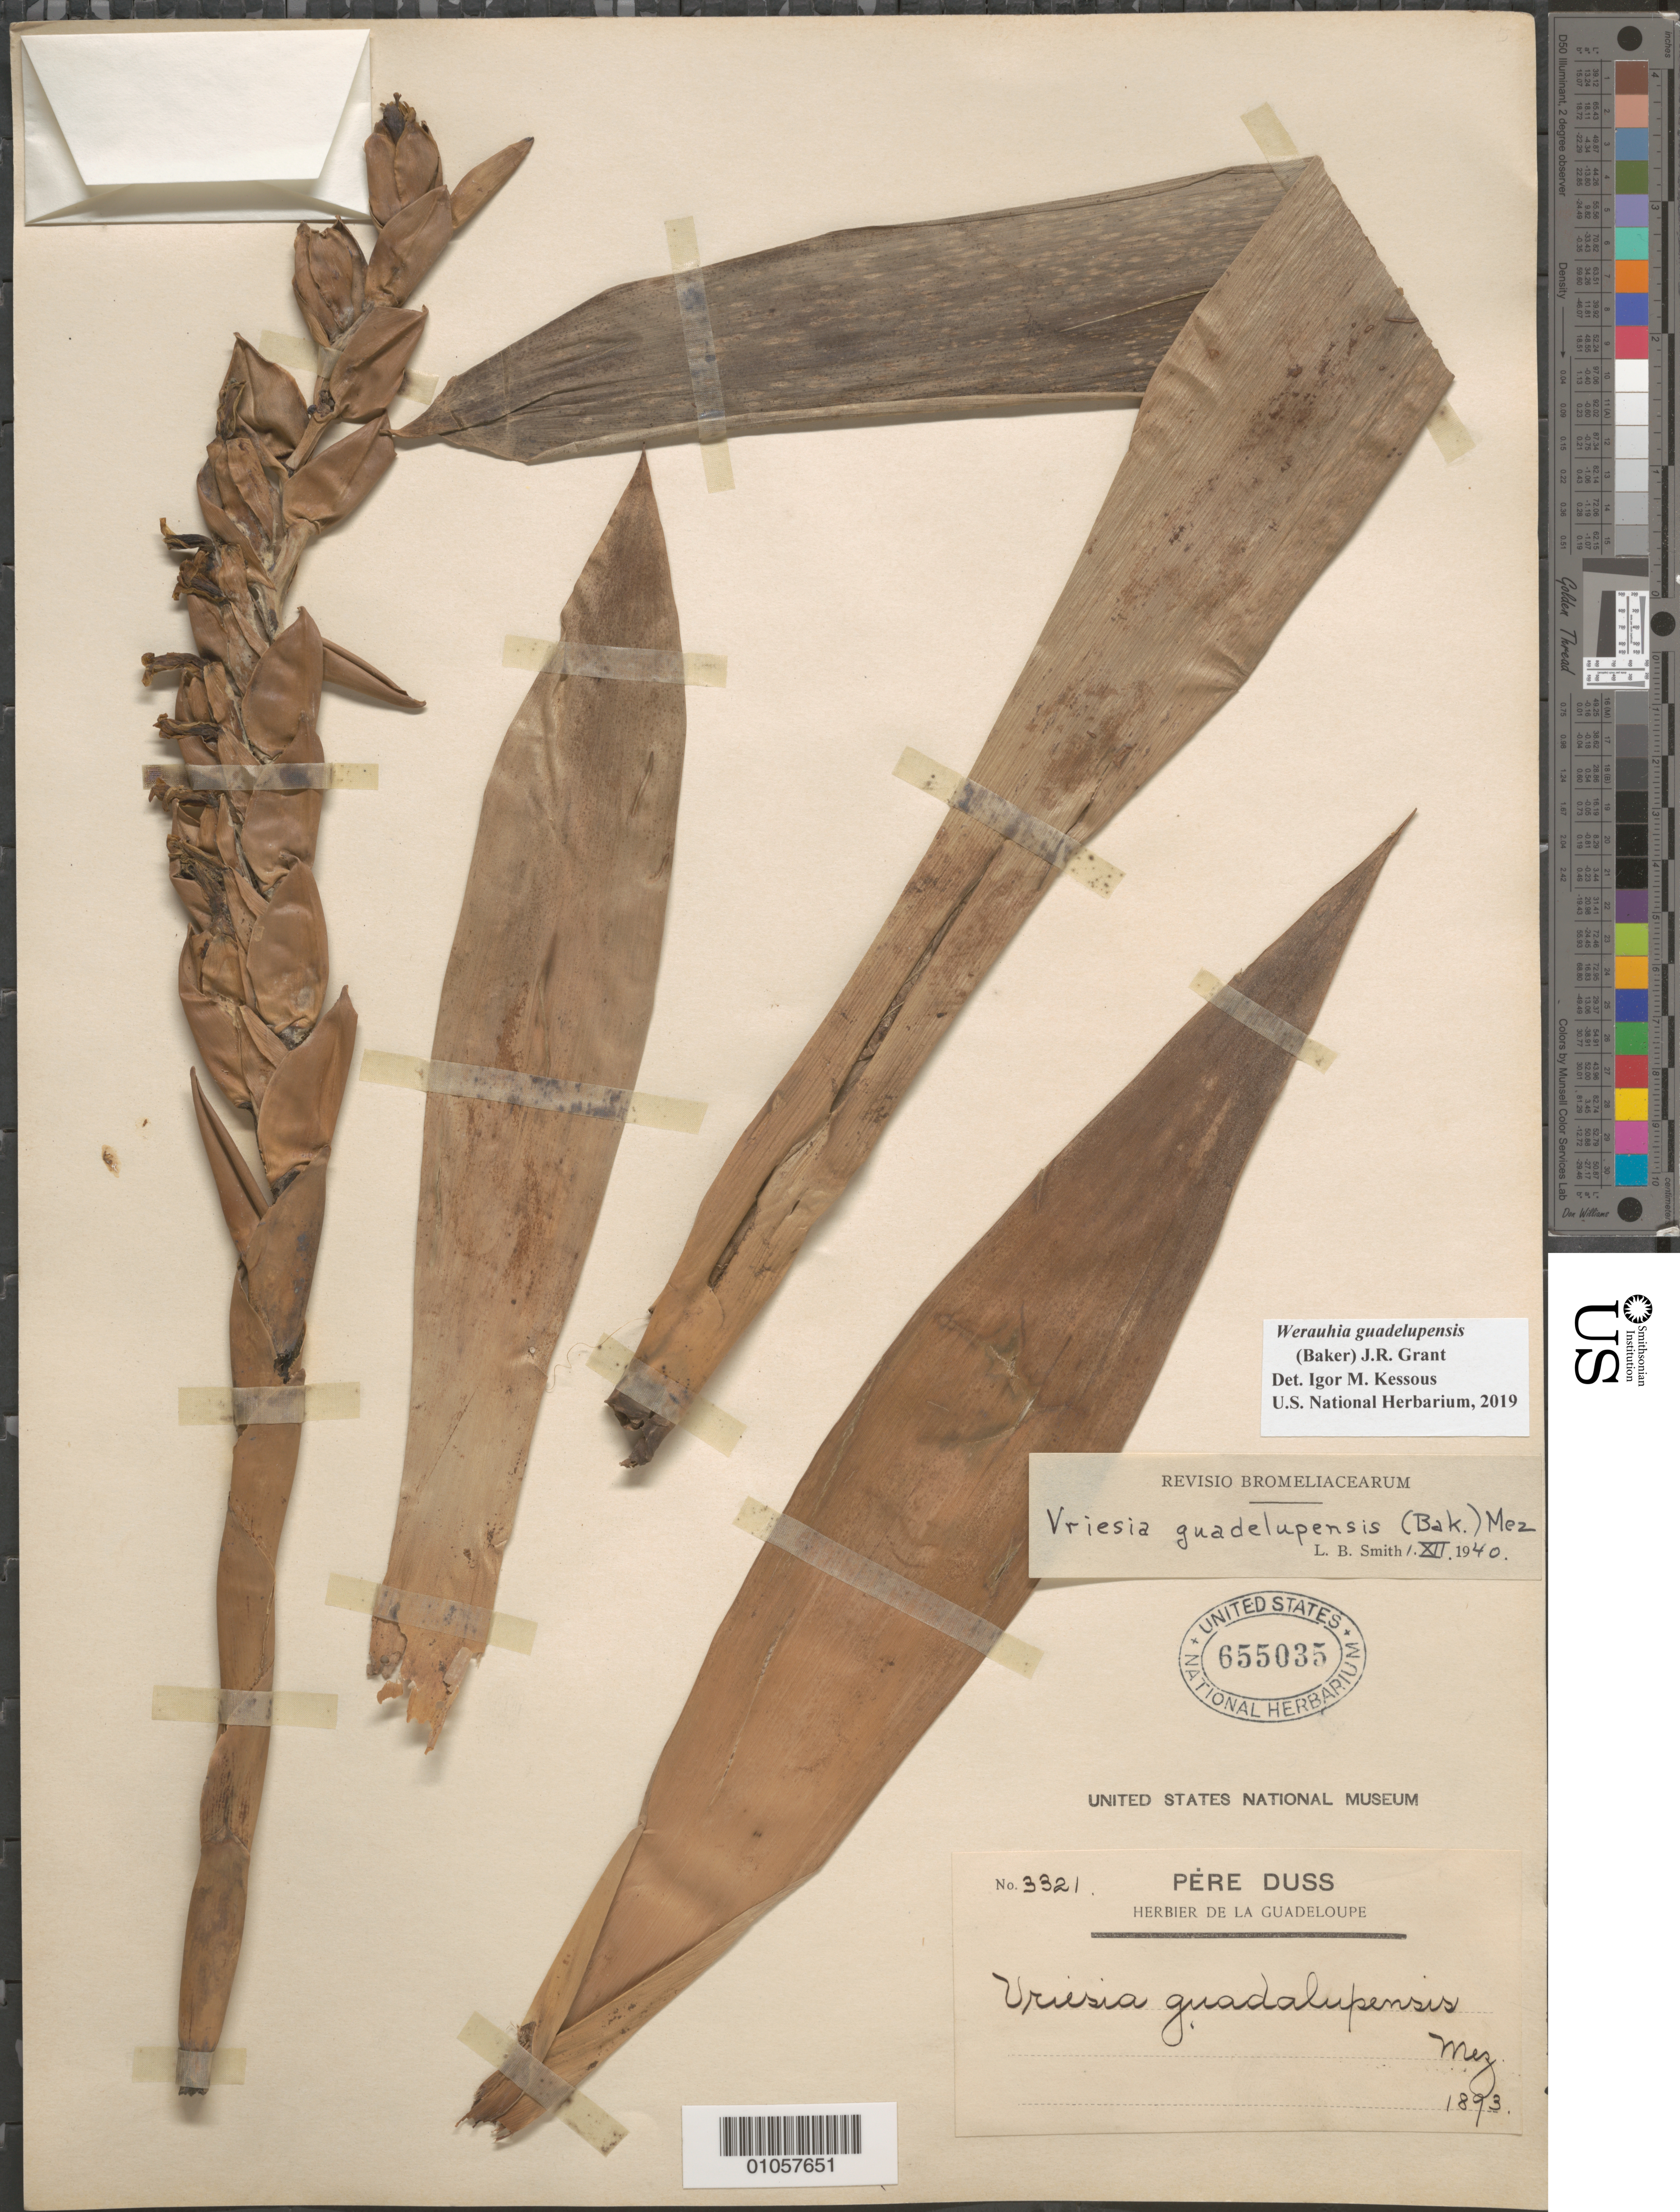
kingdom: Plantae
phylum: Tracheophyta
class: Liliopsida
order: Poales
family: Bromeliaceae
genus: Werauhia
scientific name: Werauhia guadelupensis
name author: (Baker) J.R. Grant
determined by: Kessous, Igor M.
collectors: Père Duss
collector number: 3321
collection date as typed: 1893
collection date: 1893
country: Guadeloupe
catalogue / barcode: US 655035